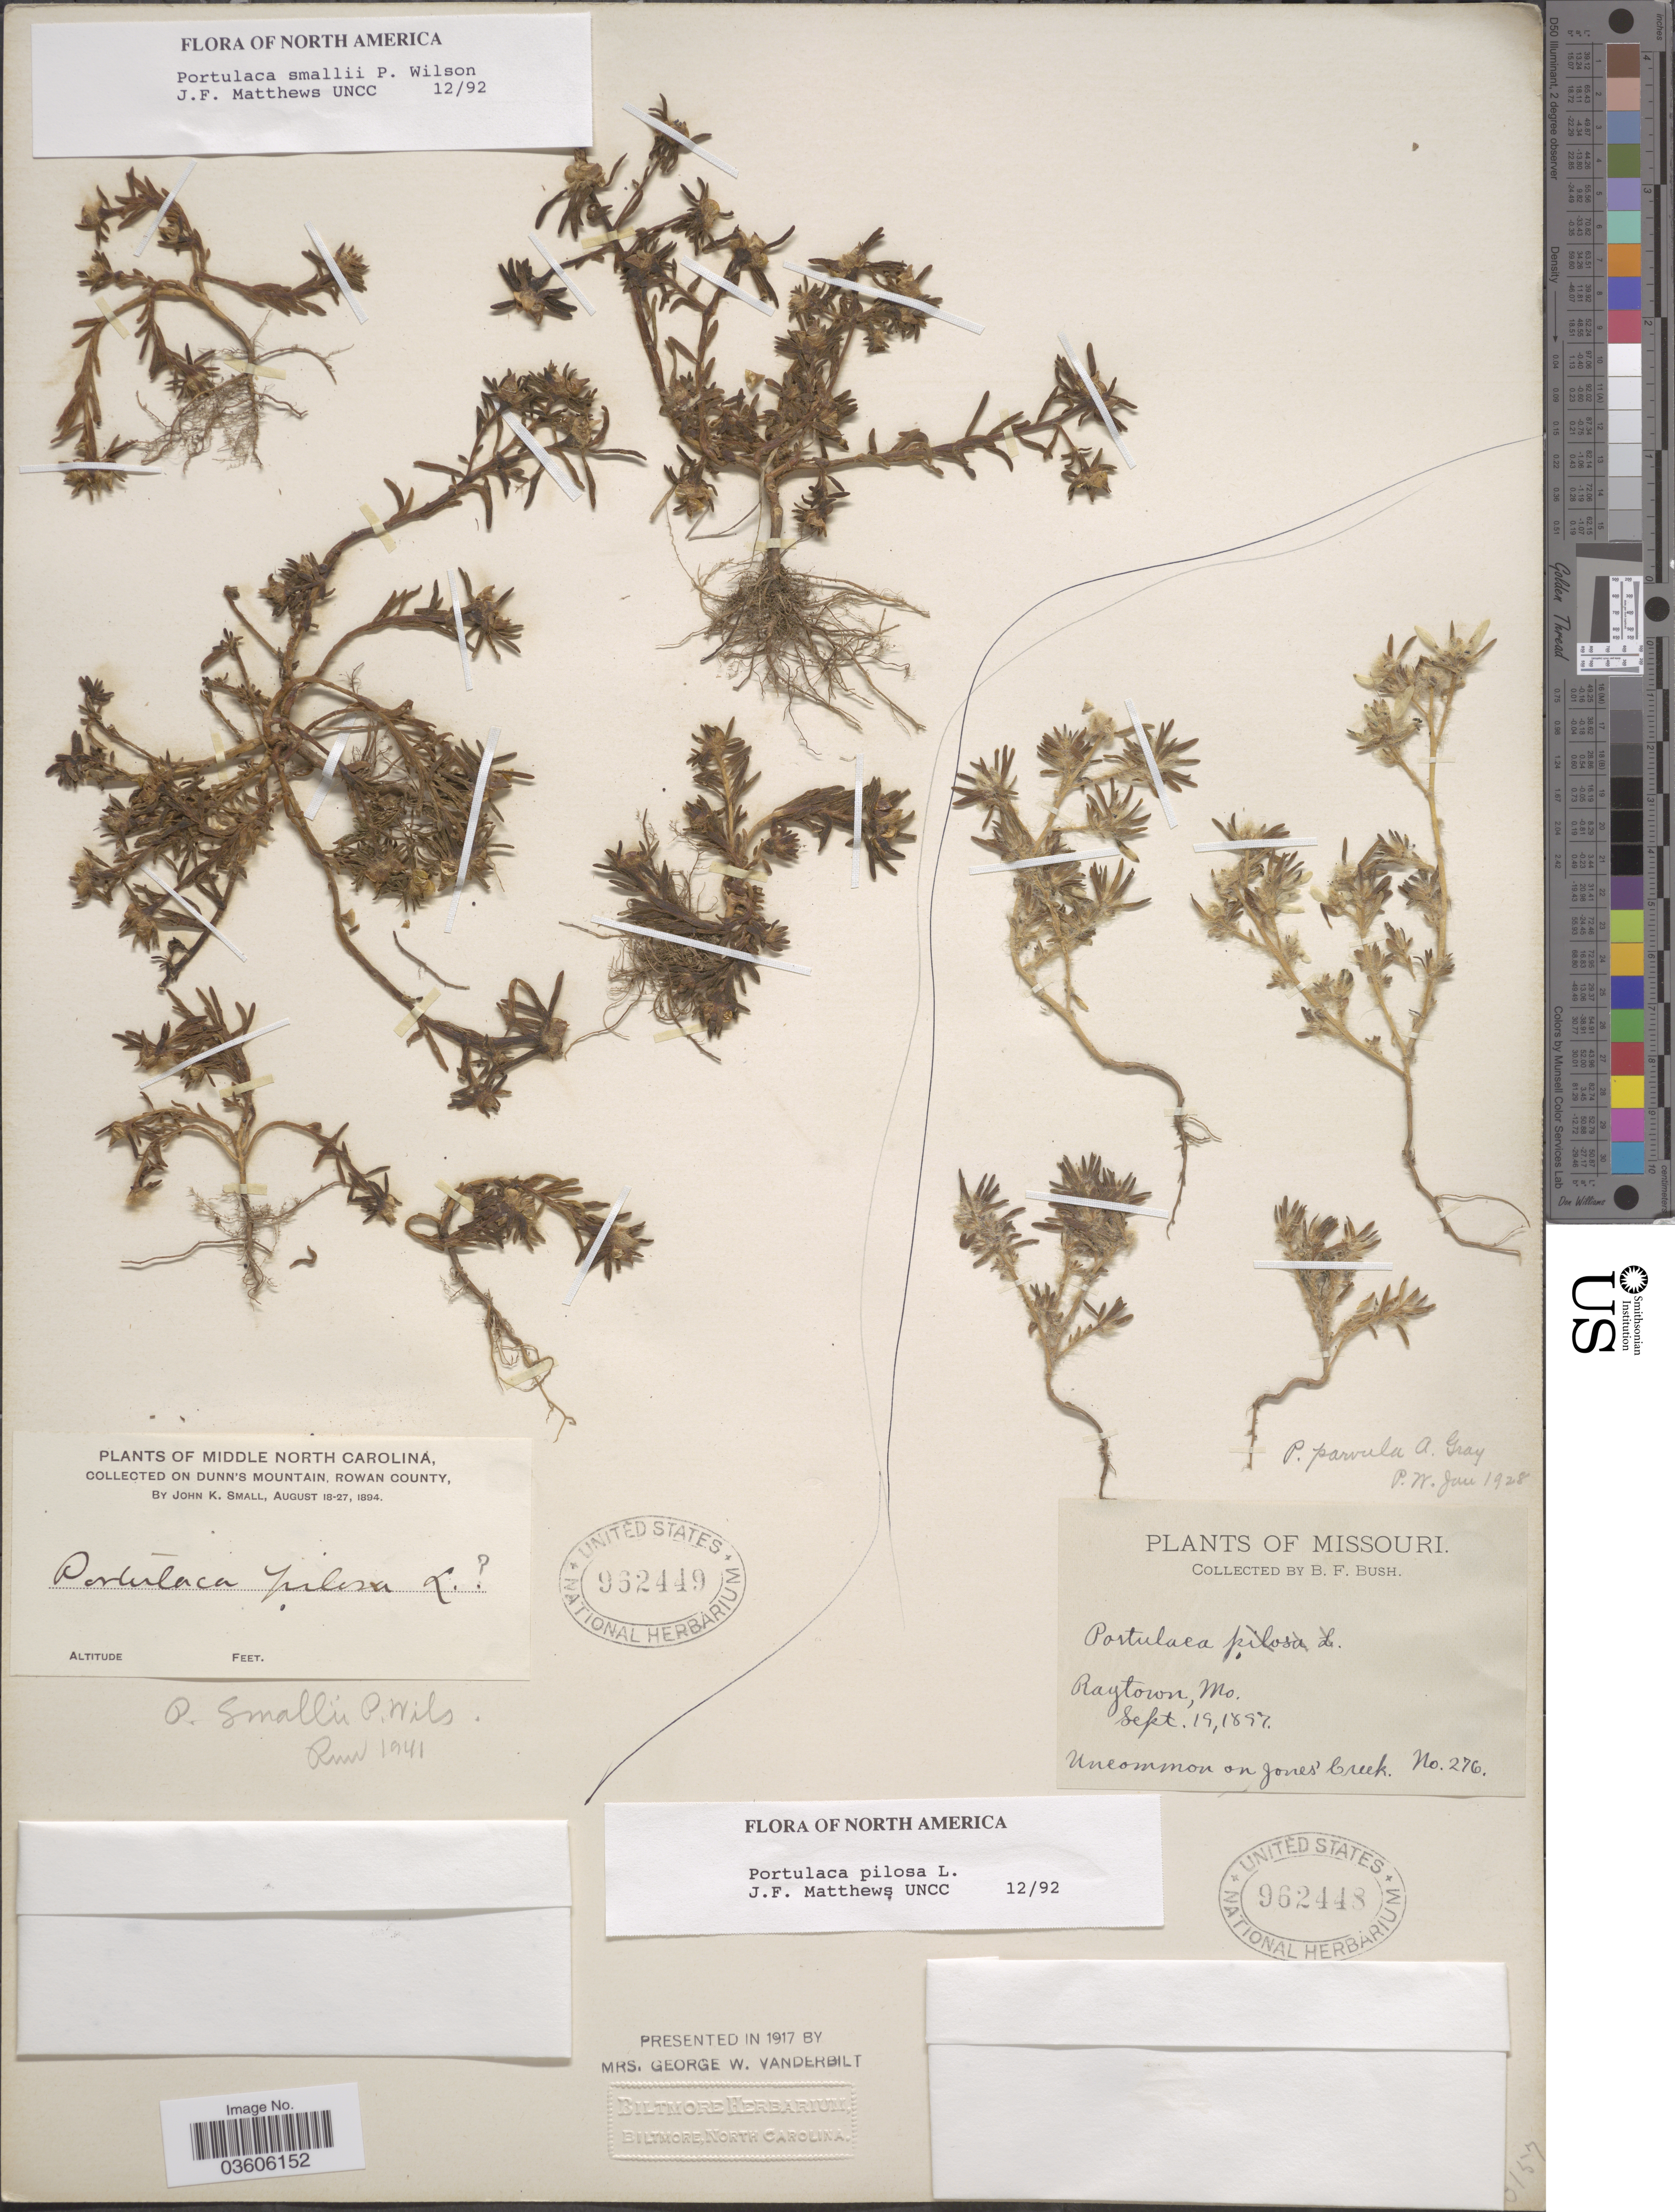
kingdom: Plantae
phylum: Tracheophyta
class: Magnoliopsida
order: Caryophyllales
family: Portulacaceae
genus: Portulaca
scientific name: Portulaca pilosa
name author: L.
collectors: B. F. Bush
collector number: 276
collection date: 1897-09-19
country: United States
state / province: Missouri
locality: Raytown. Jones' Creek.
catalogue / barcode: US 962448